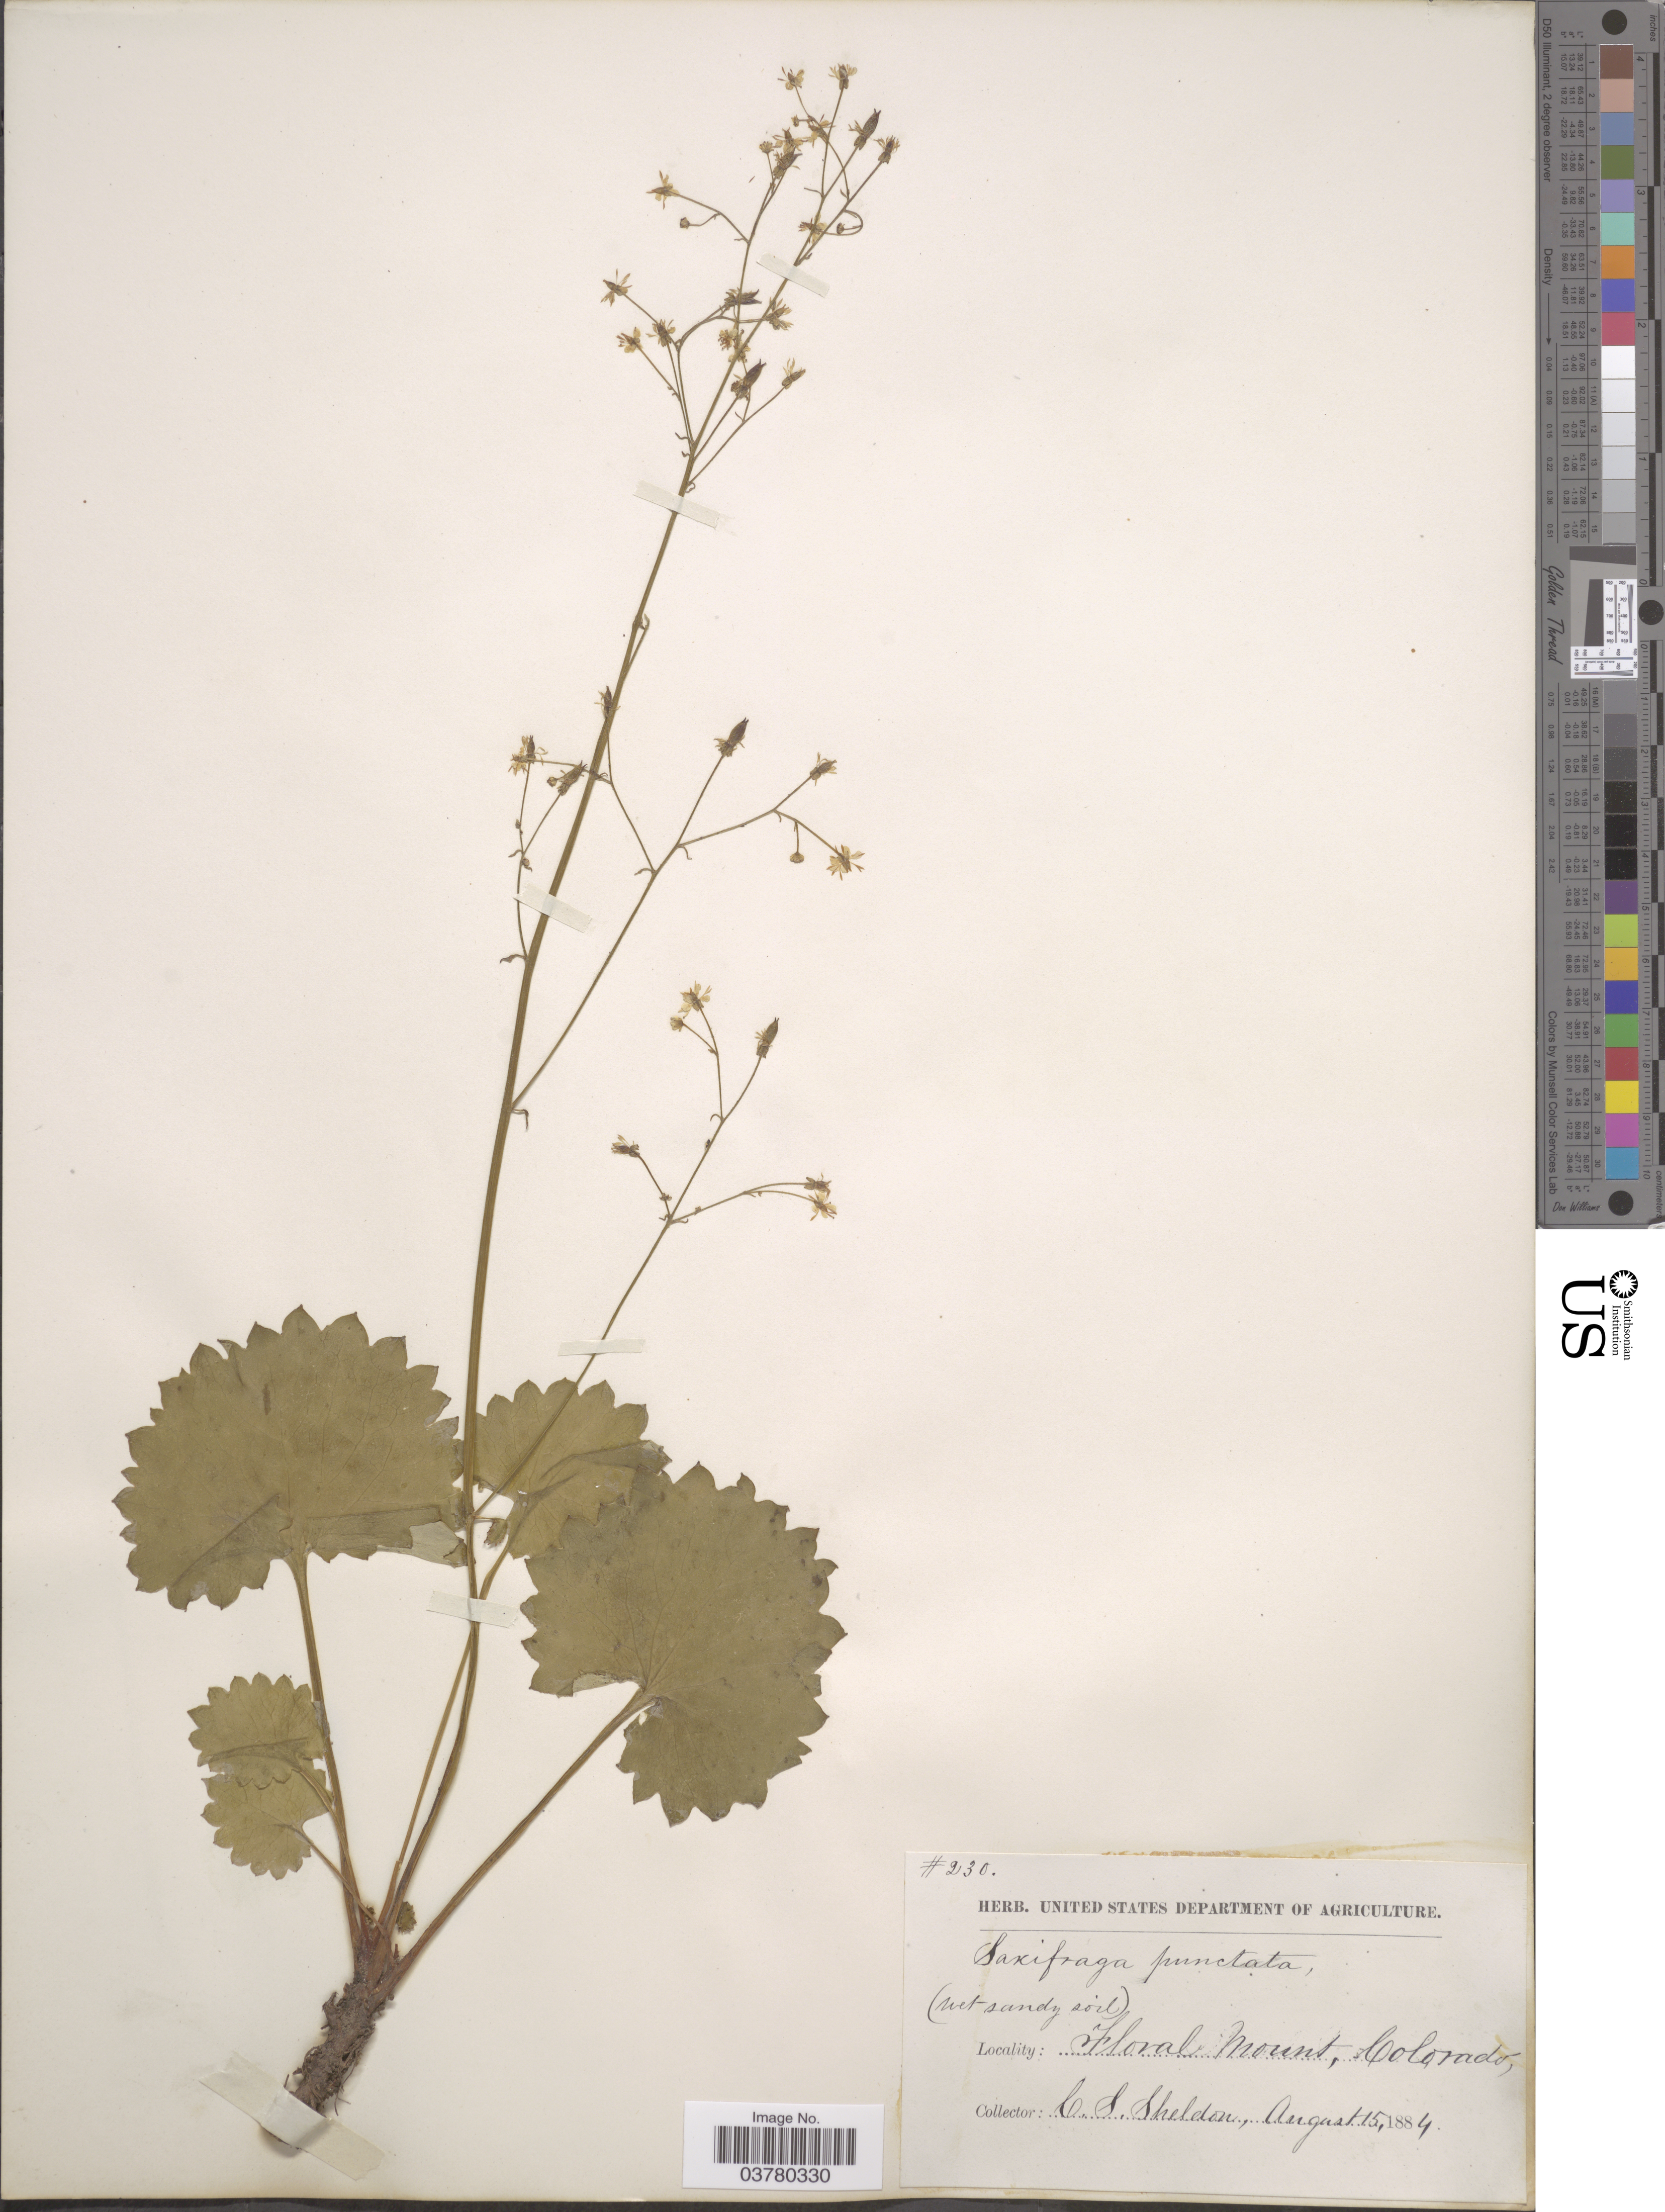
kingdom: Plantae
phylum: Tracheophyta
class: Magnoliopsida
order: Saxifragales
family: Saxifragaceae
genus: Micranthes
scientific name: Micranthes odontoloma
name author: (Piper) A. Heller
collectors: C. S. Sheldon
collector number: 230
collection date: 1884-08-15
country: United States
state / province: Colorado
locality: Floral Mount.